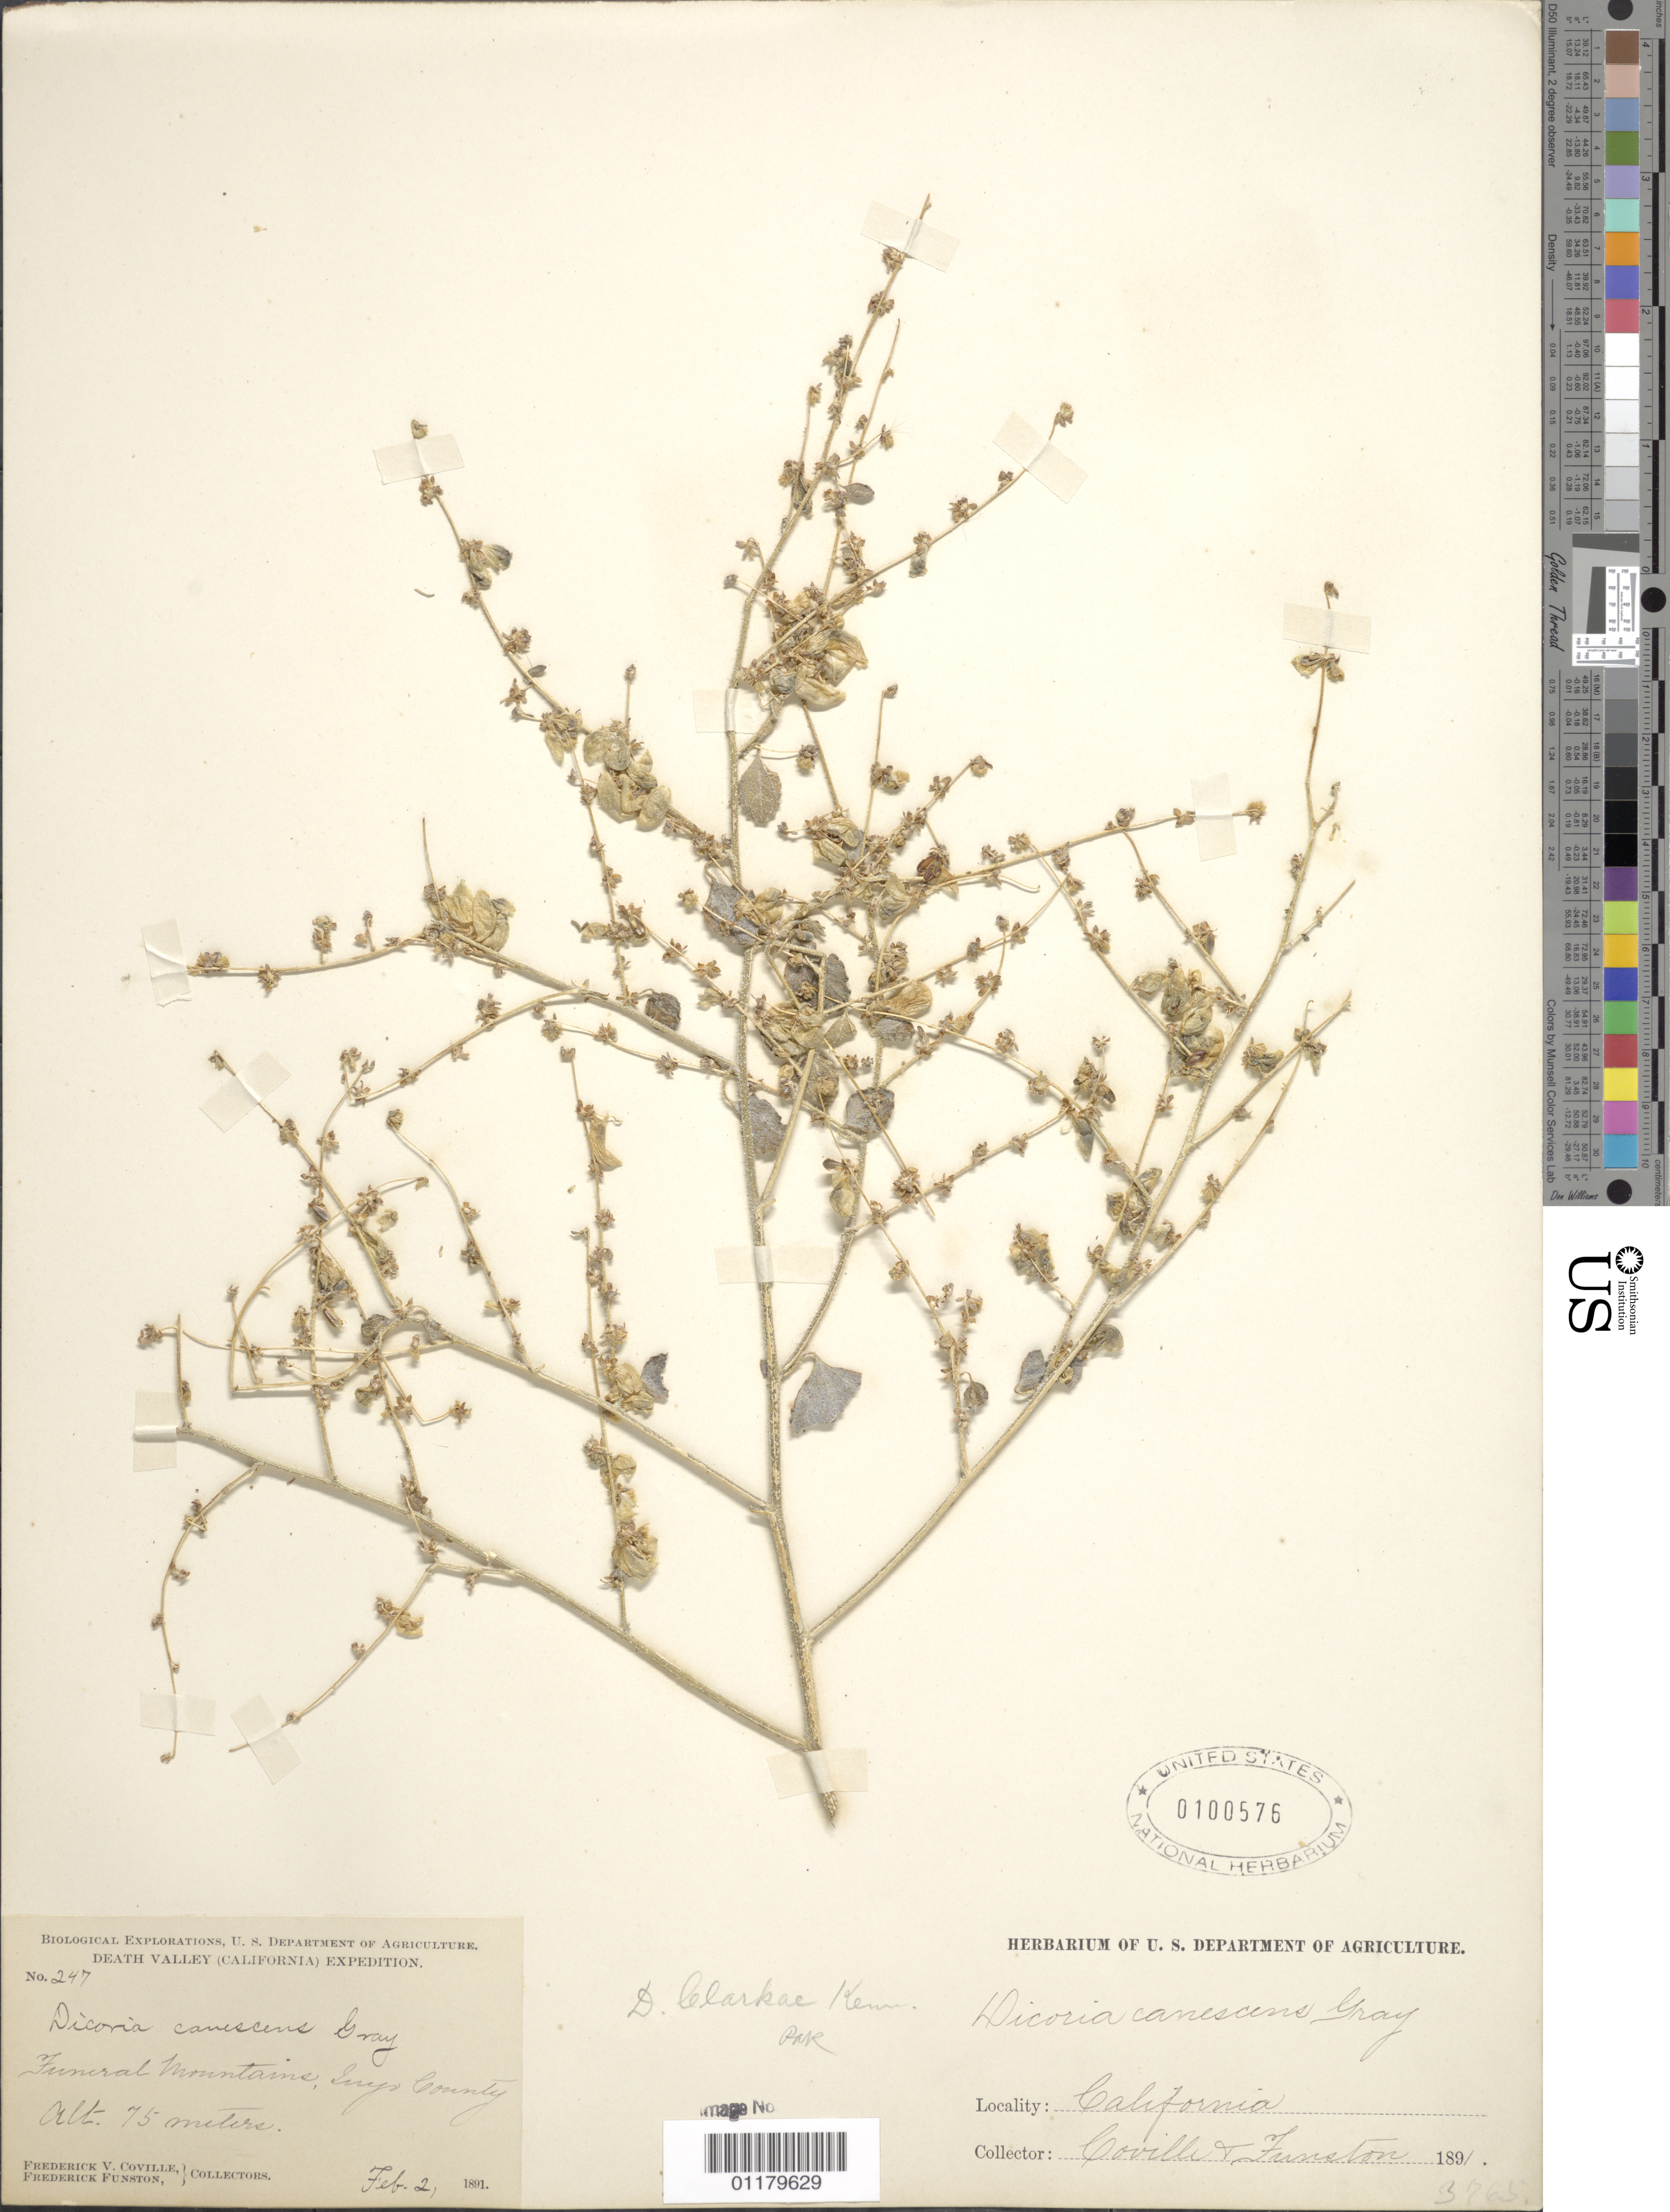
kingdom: Plantae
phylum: Tracheophyta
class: Magnoliopsida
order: Asterales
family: Asteraceae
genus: Dicoria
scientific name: Dicoria clarkiae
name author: P.B. Kenn.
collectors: F. V. Coville & F. Funston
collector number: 247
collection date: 1891-02-02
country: United States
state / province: California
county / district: Inyo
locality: Funeral Mountains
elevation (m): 75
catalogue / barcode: US 100576